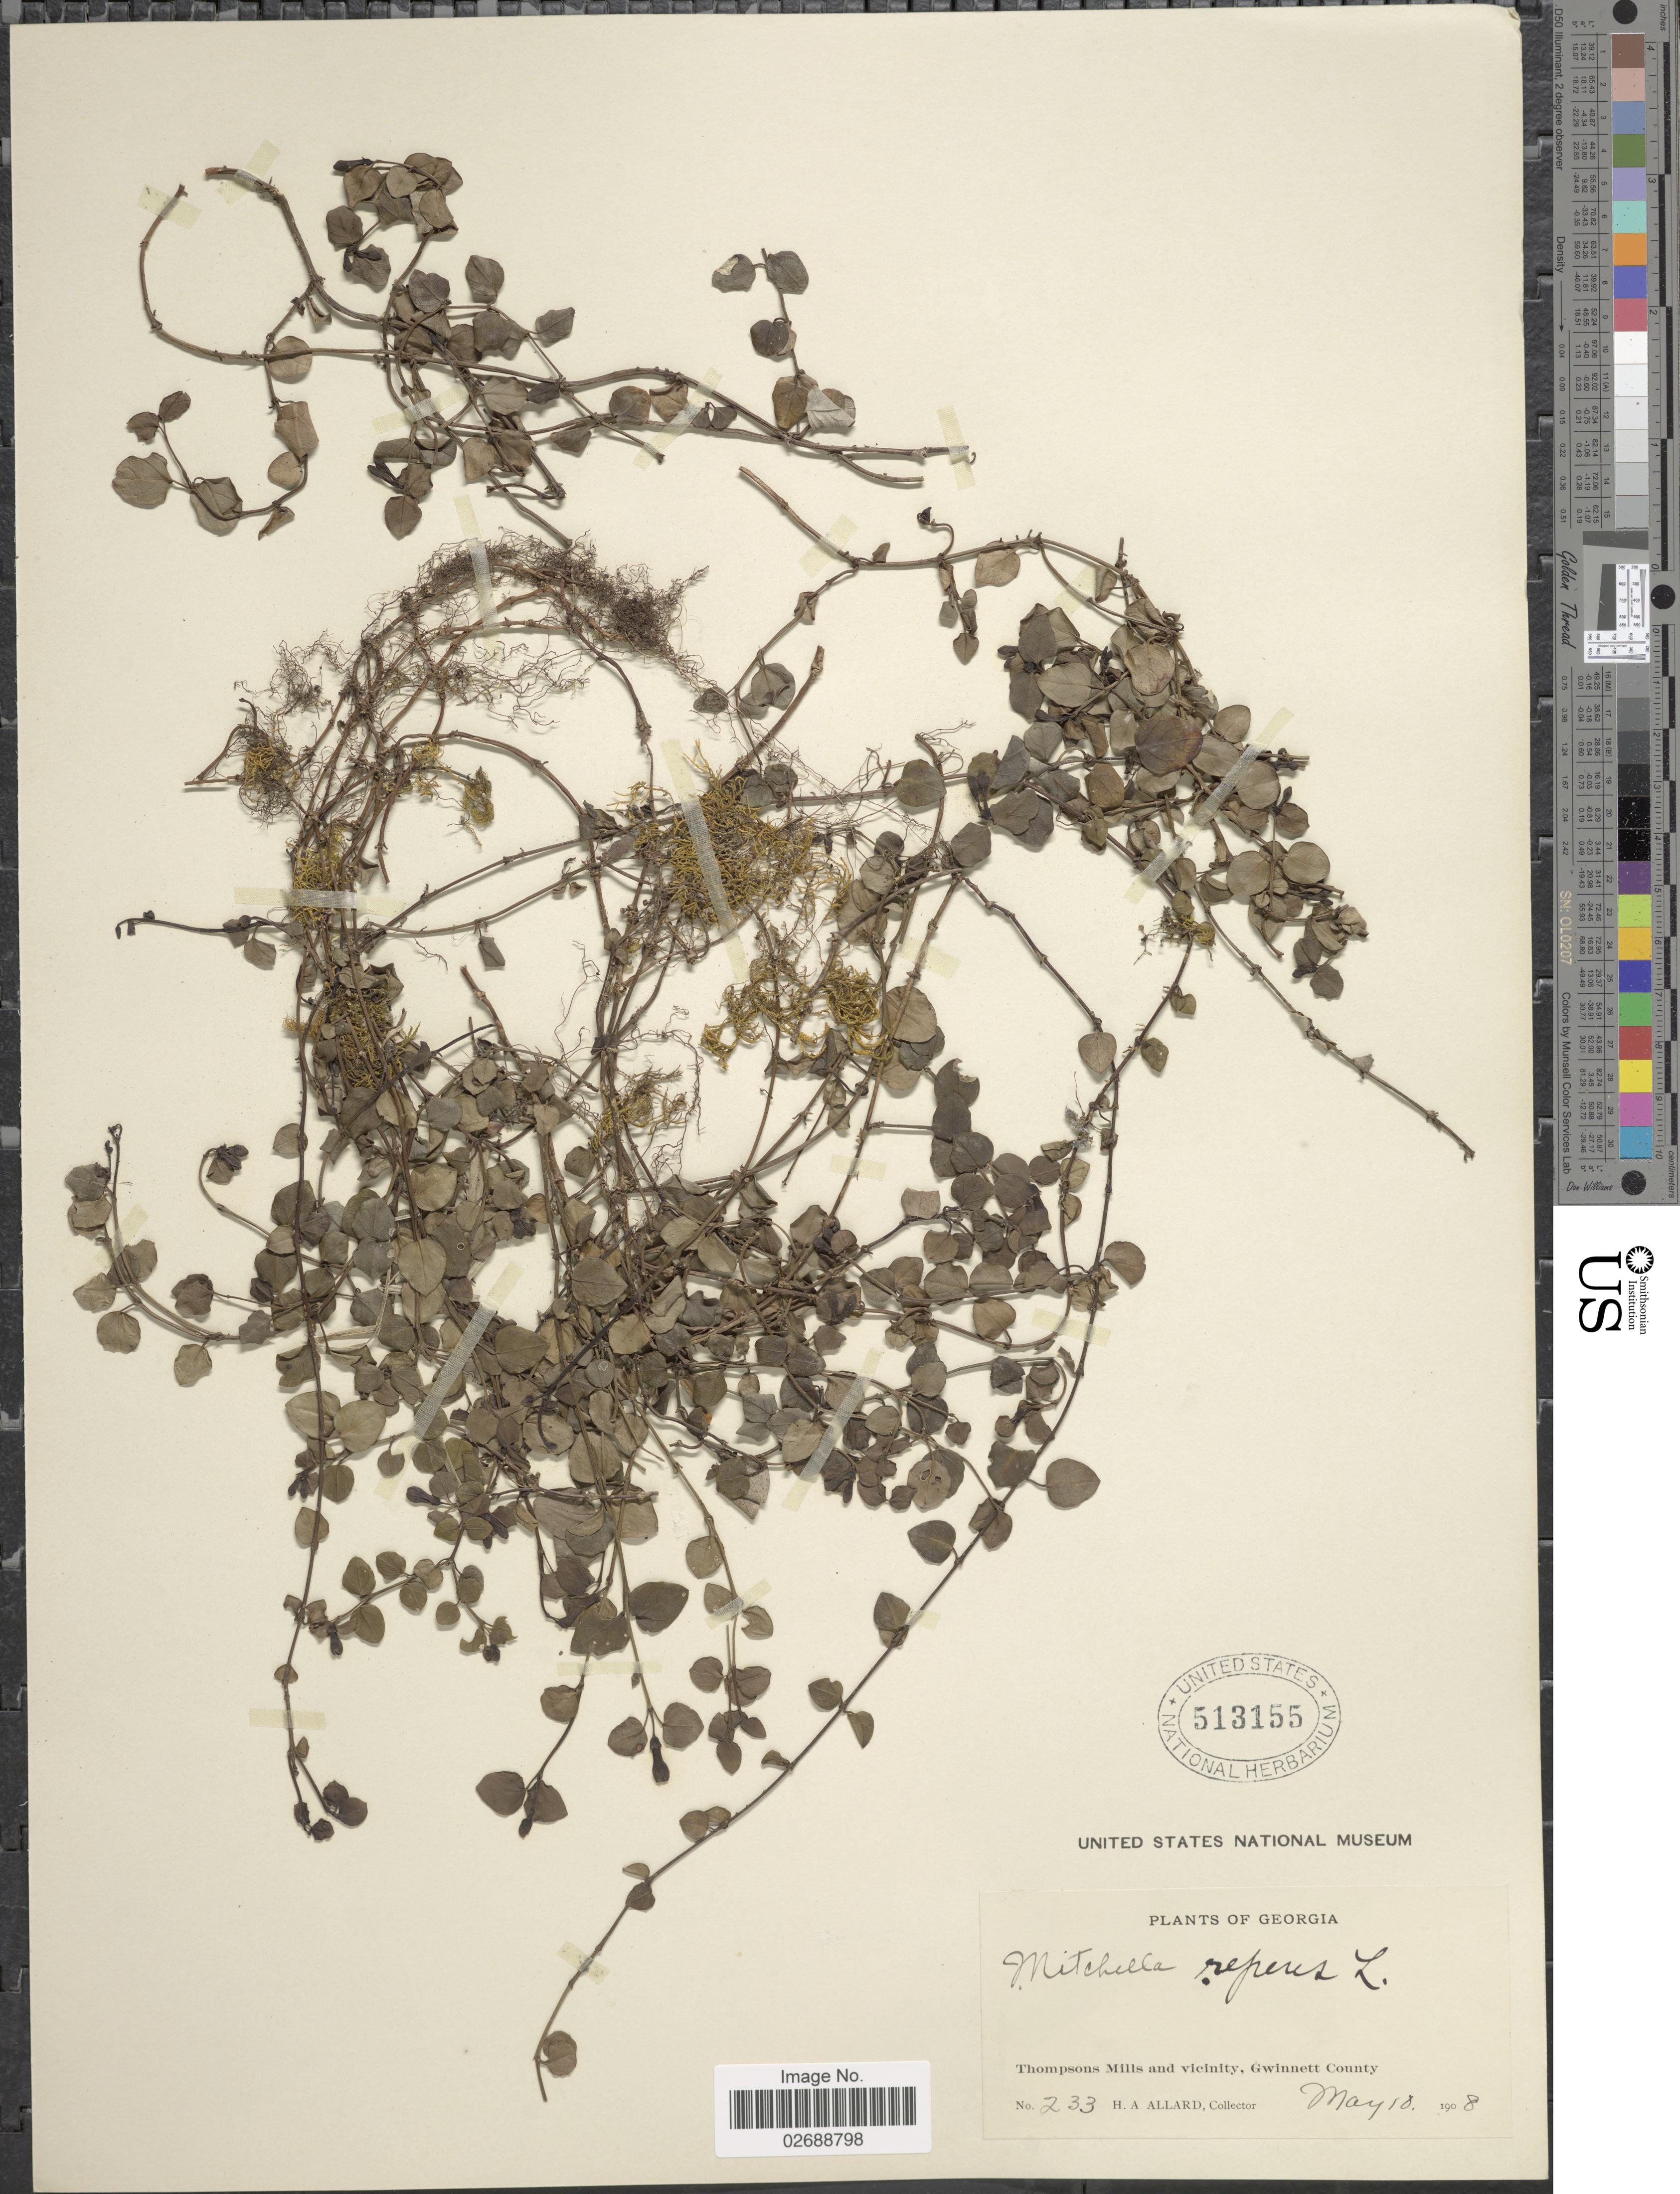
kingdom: Plantae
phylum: Tracheophyta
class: Magnoliopsida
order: Gentianales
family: Rubiaceae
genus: Mitchella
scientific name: Mitchella repens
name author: L.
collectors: H. A. Allard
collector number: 233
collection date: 1908-05-10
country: United States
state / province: Georgia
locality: Thompsons Mills and vicinity, Gwinnett County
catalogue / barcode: US 513155